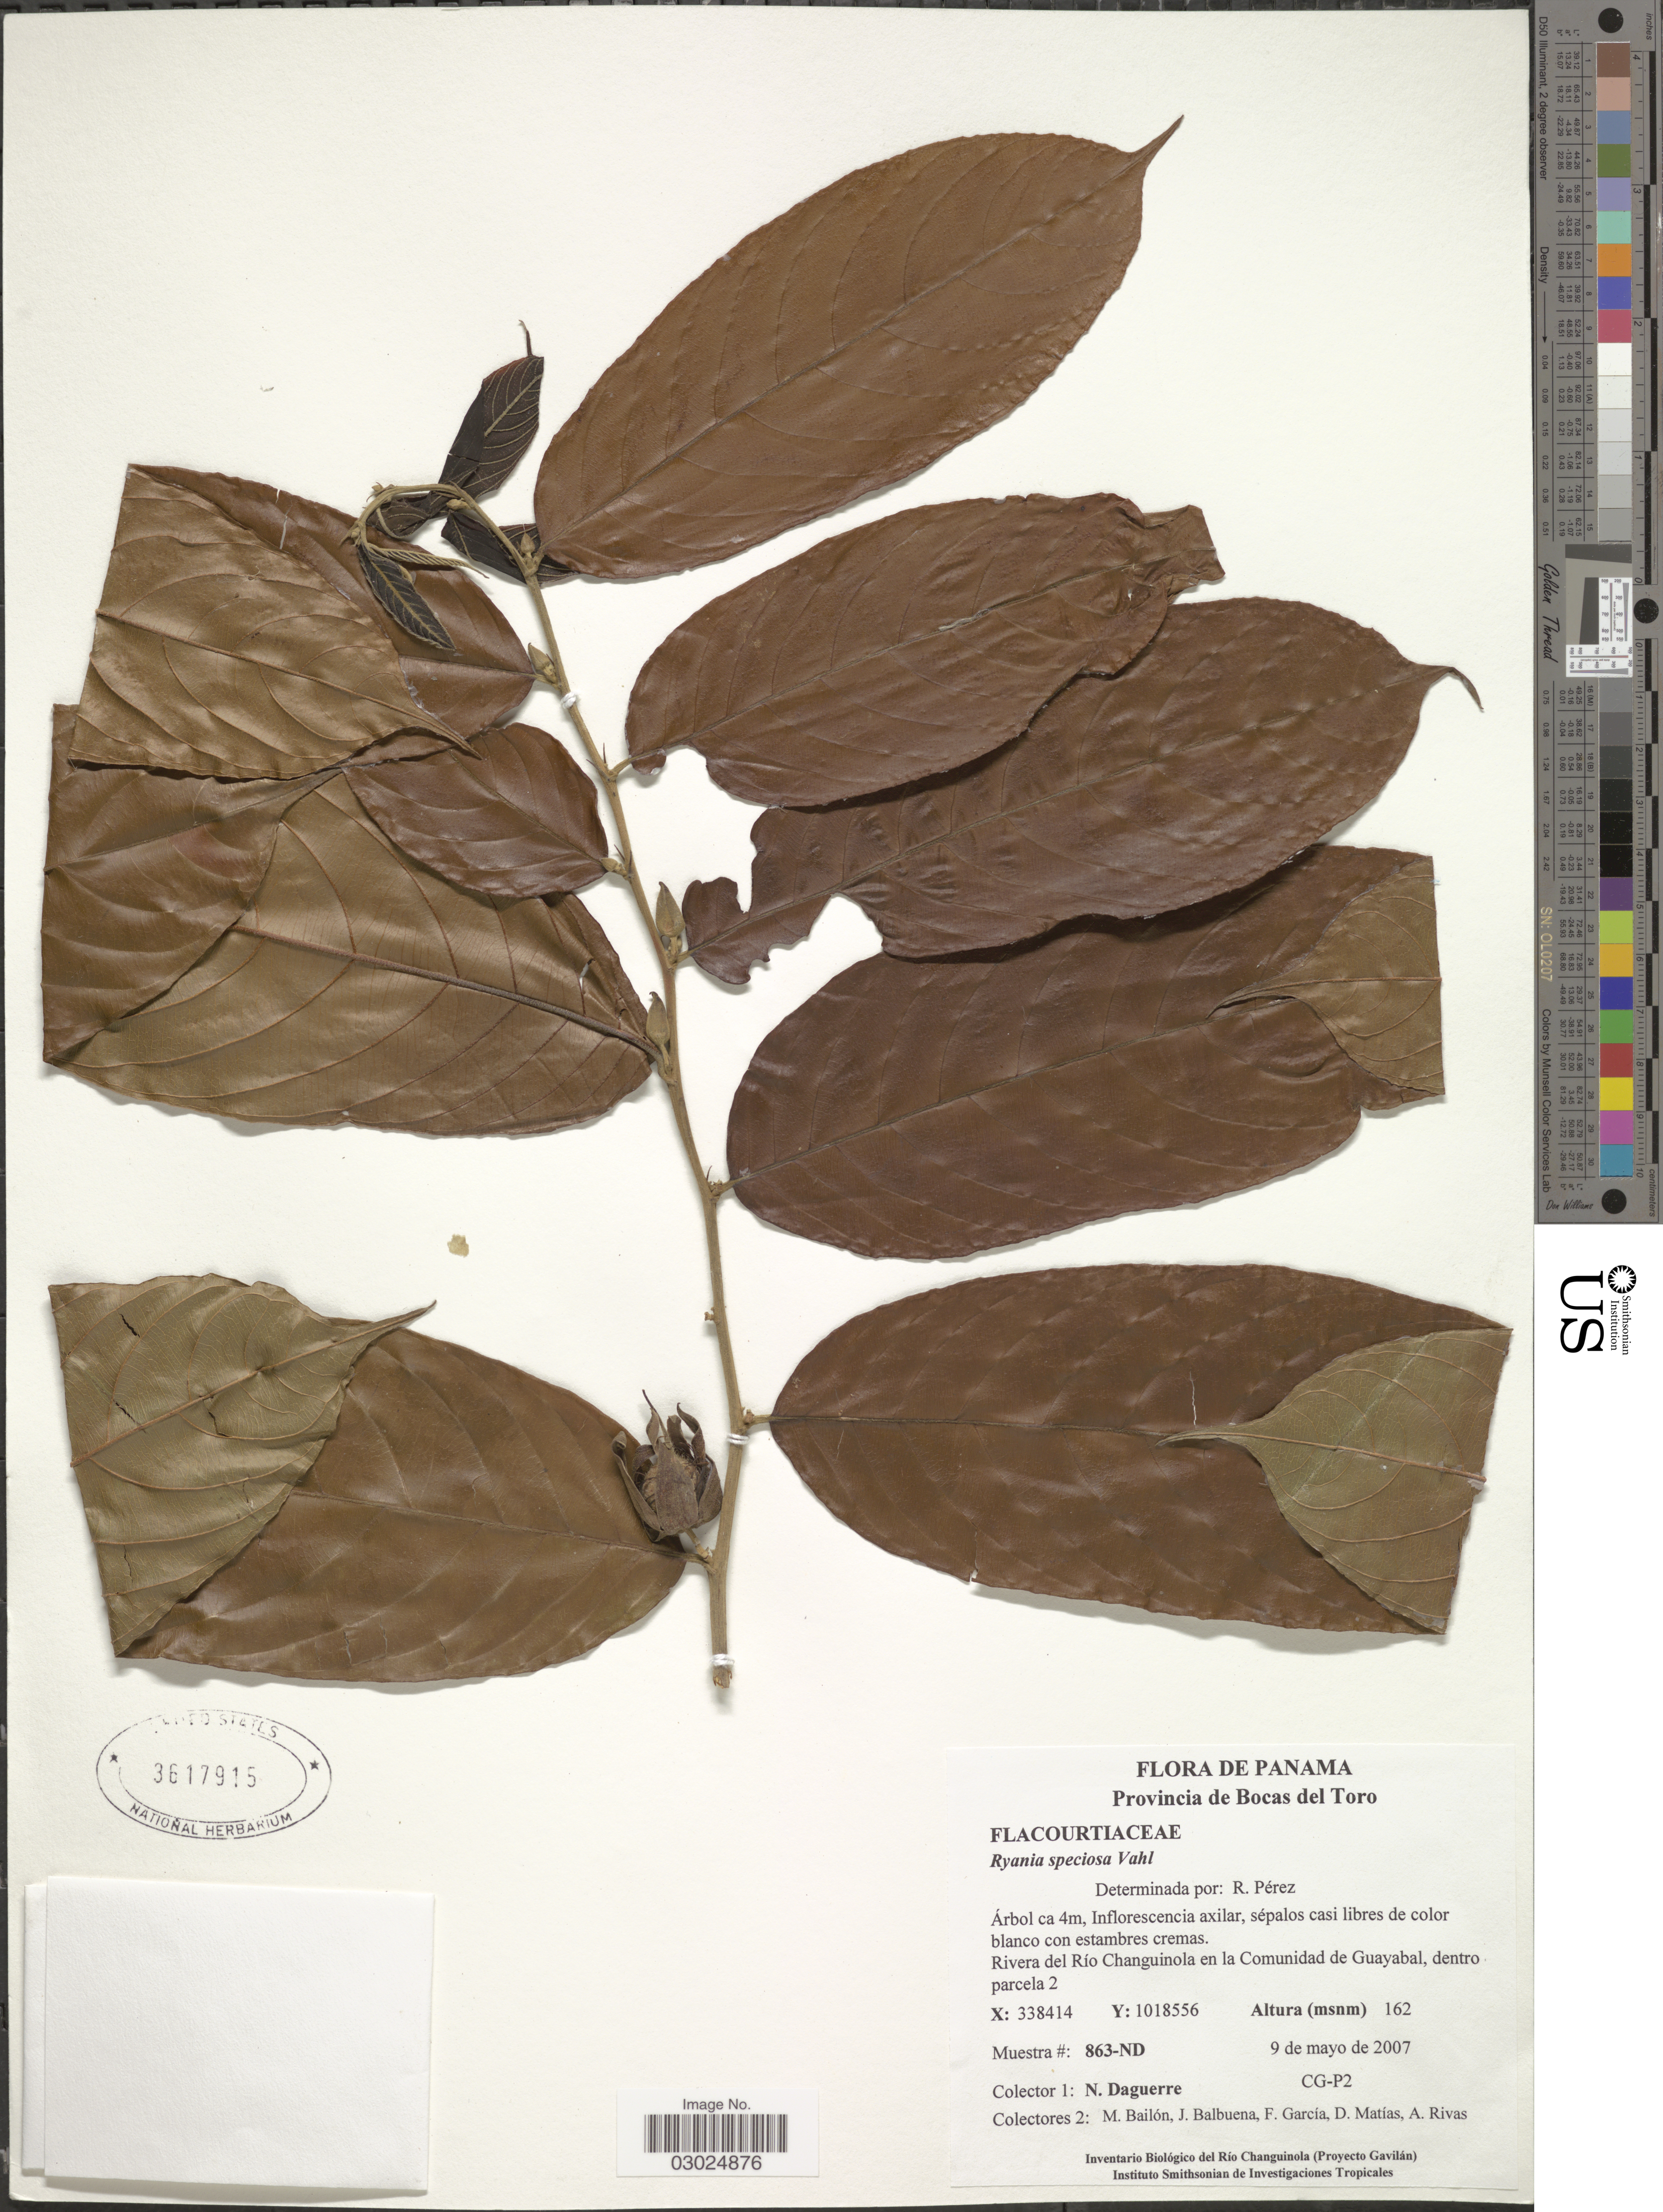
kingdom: Plantae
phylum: Tracheophyta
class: Magnoliopsida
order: Malpighiales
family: Salicaceae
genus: Ryania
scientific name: Ryania speciosa var. panamensis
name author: Monach.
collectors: N. Daguerre, M. Bailón, J. Balbuena, F. Garcia & et al.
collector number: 863-ND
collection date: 2007-05-09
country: Panama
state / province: Bocas del Toro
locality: Provincia de Bocas del Toro. Rivera del Río Changuinola en la Comunidad de Guayabal, dentro parcela 2.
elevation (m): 162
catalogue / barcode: US 3617915